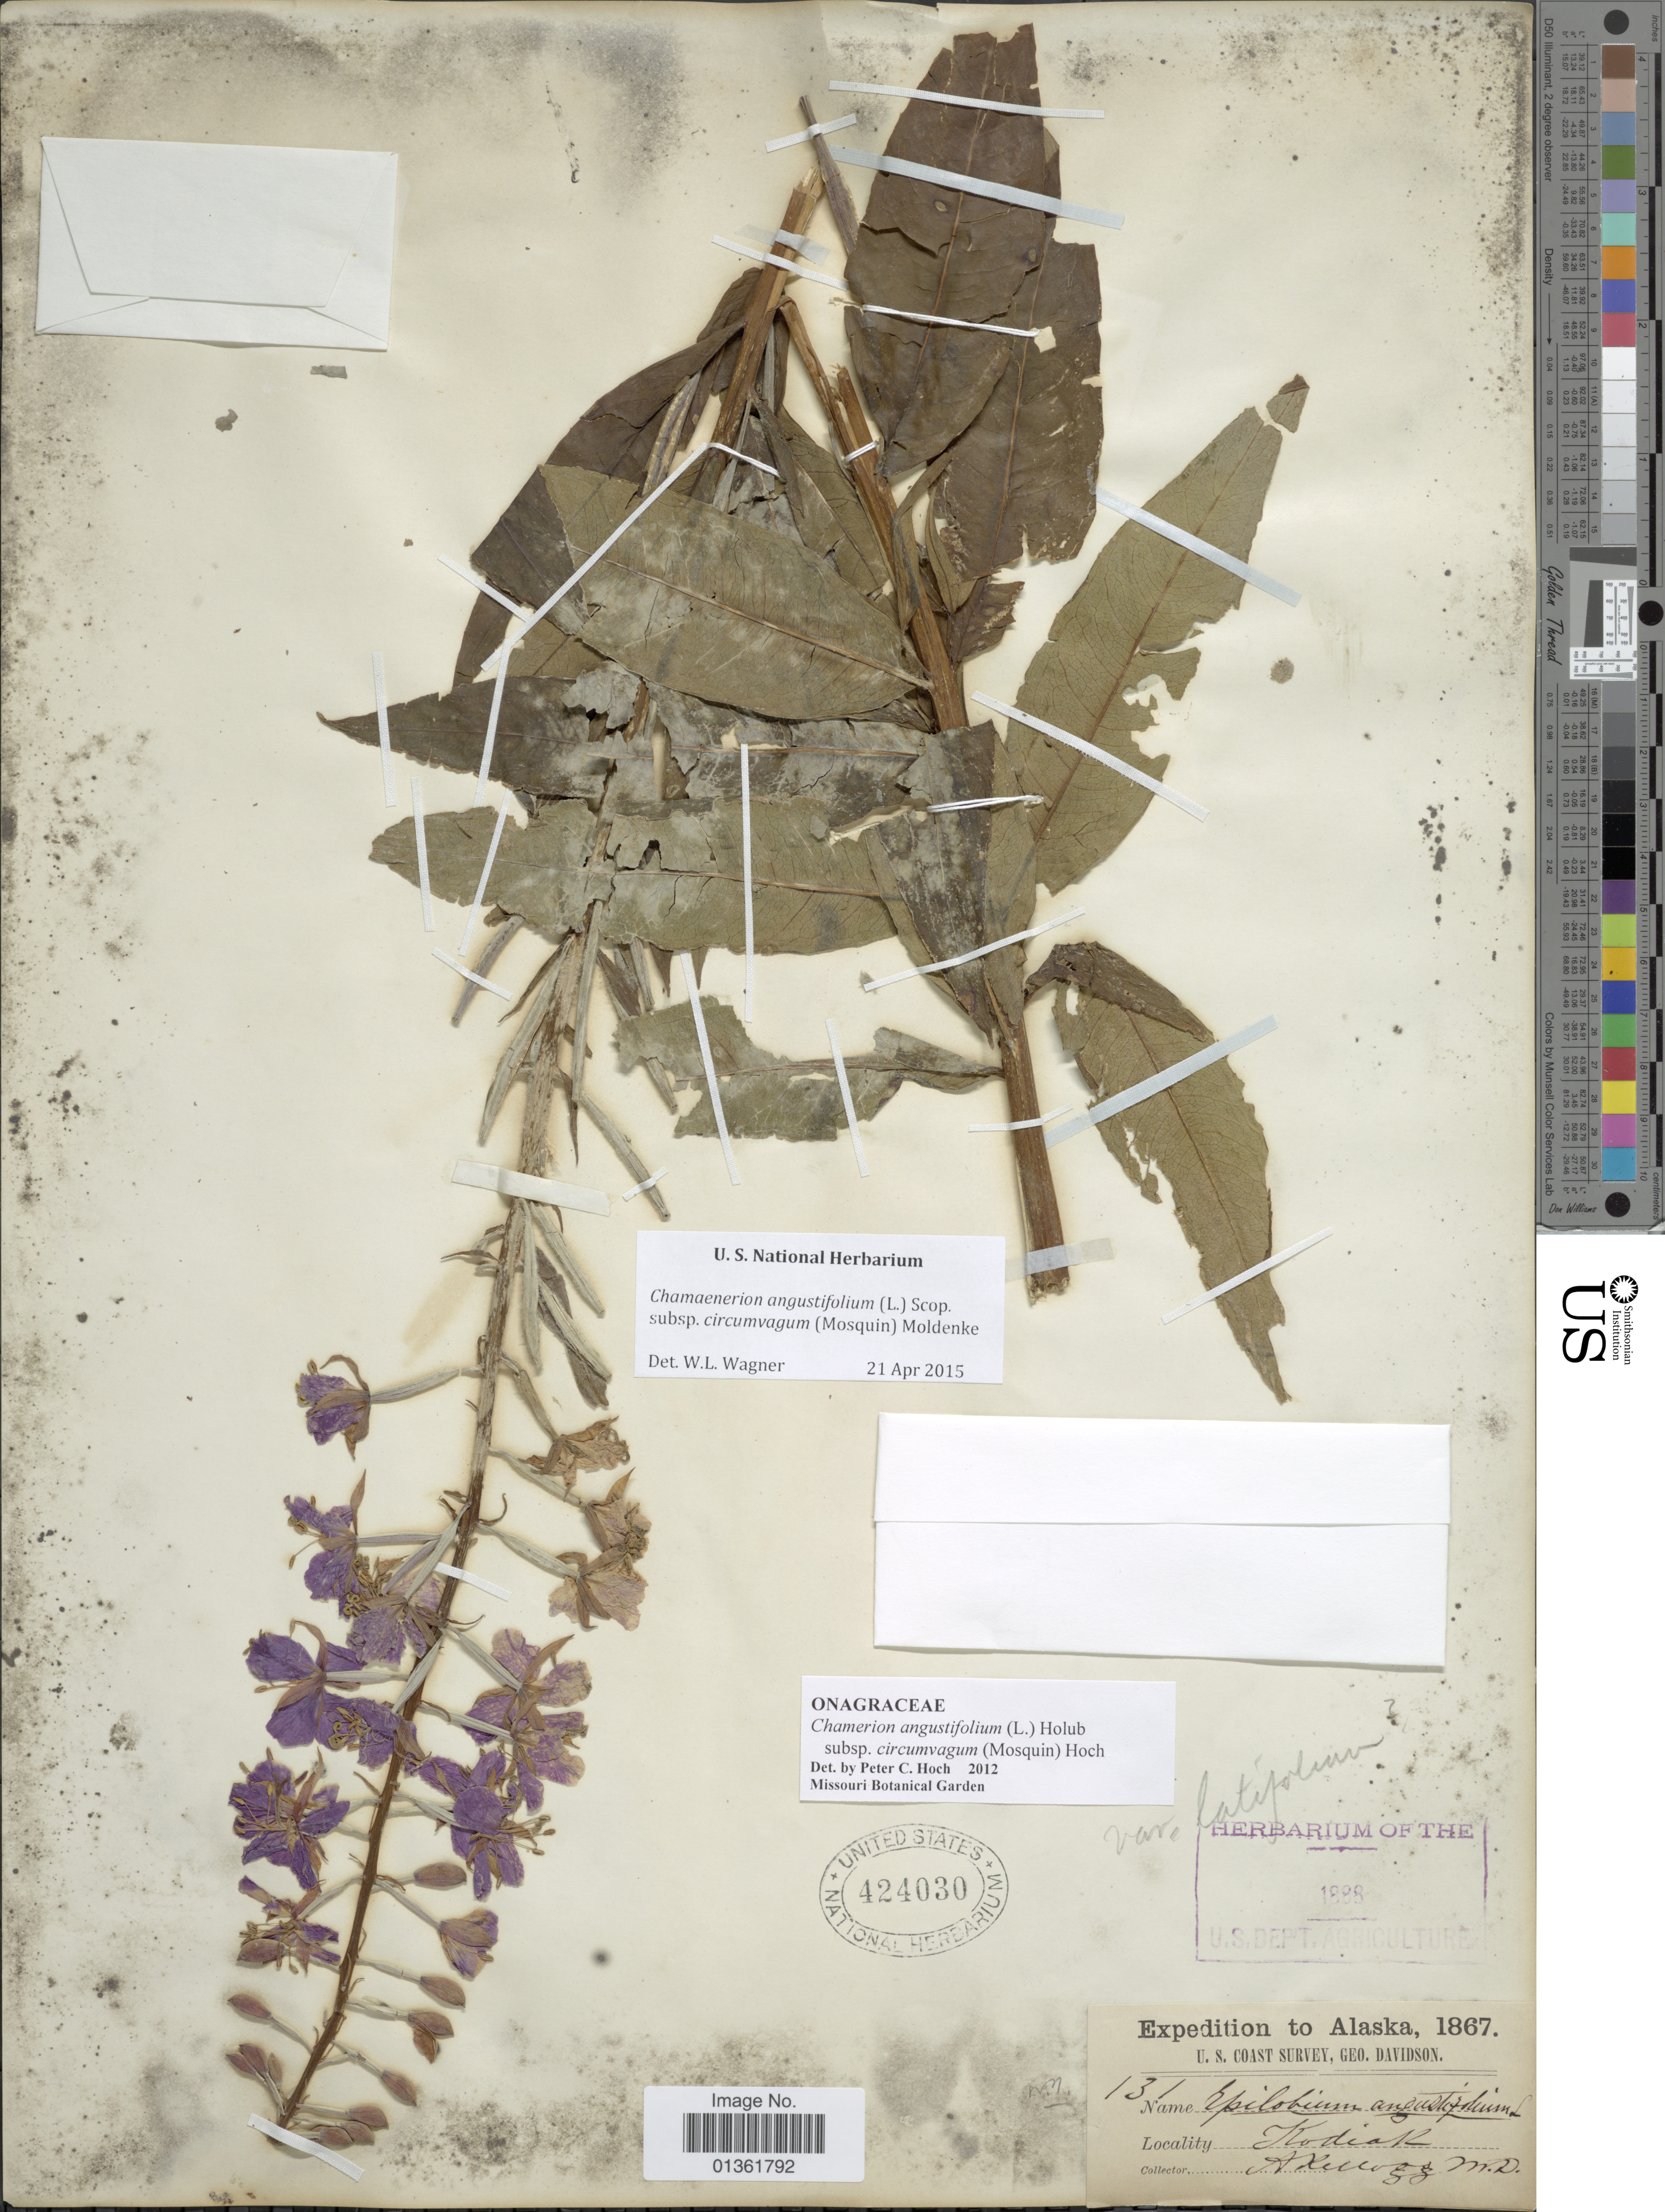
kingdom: Plantae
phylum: Tracheophyta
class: Magnoliopsida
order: Myrtales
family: Onagraceae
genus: Chamaenerion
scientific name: Chamaenerion angustifolium subsp. circumvagum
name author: (Mosquin) Moldenke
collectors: A. Kellogg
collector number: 131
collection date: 1867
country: United States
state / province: Alaska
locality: Kodiak.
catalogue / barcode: US 424030